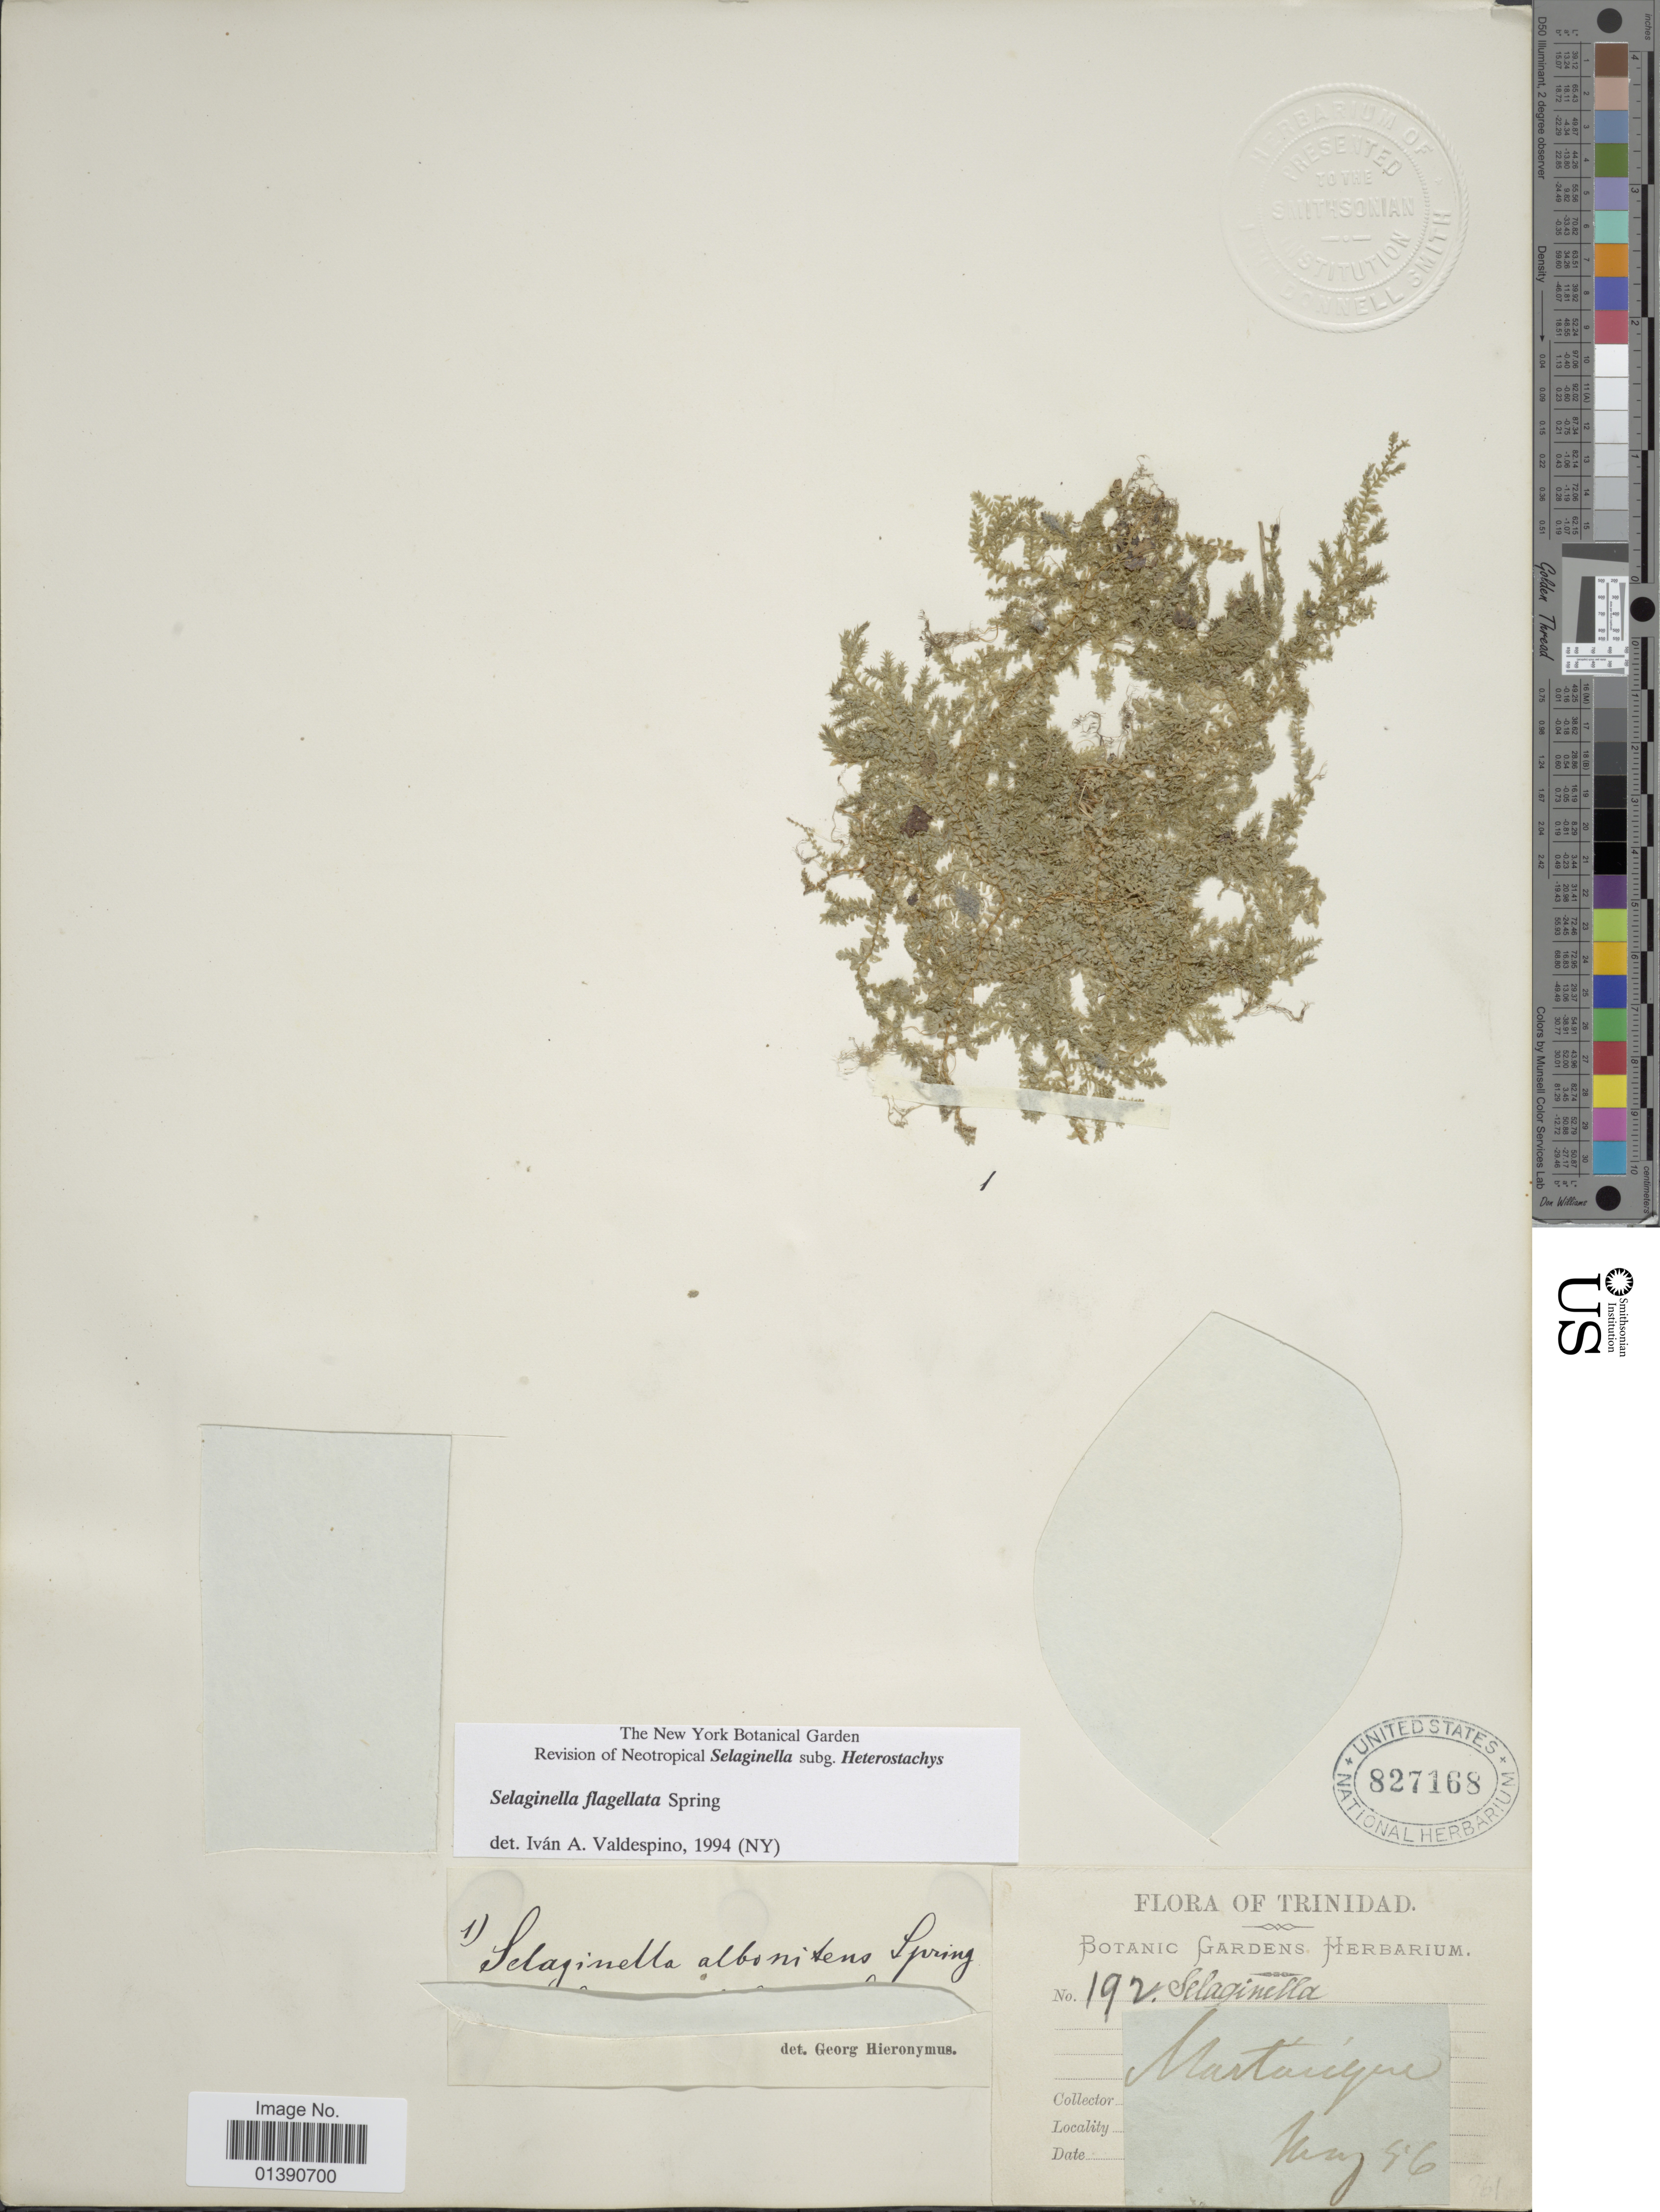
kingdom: Plantae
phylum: Tracheophyta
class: Lycopodiopsida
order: Selaginellales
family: Selaginellaceae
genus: Selaginella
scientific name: Selaginella flagellata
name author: Spring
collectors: ex herb. Botanic Gardens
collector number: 192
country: Trinidad and Tobago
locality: Trinidad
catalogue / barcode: US 827168